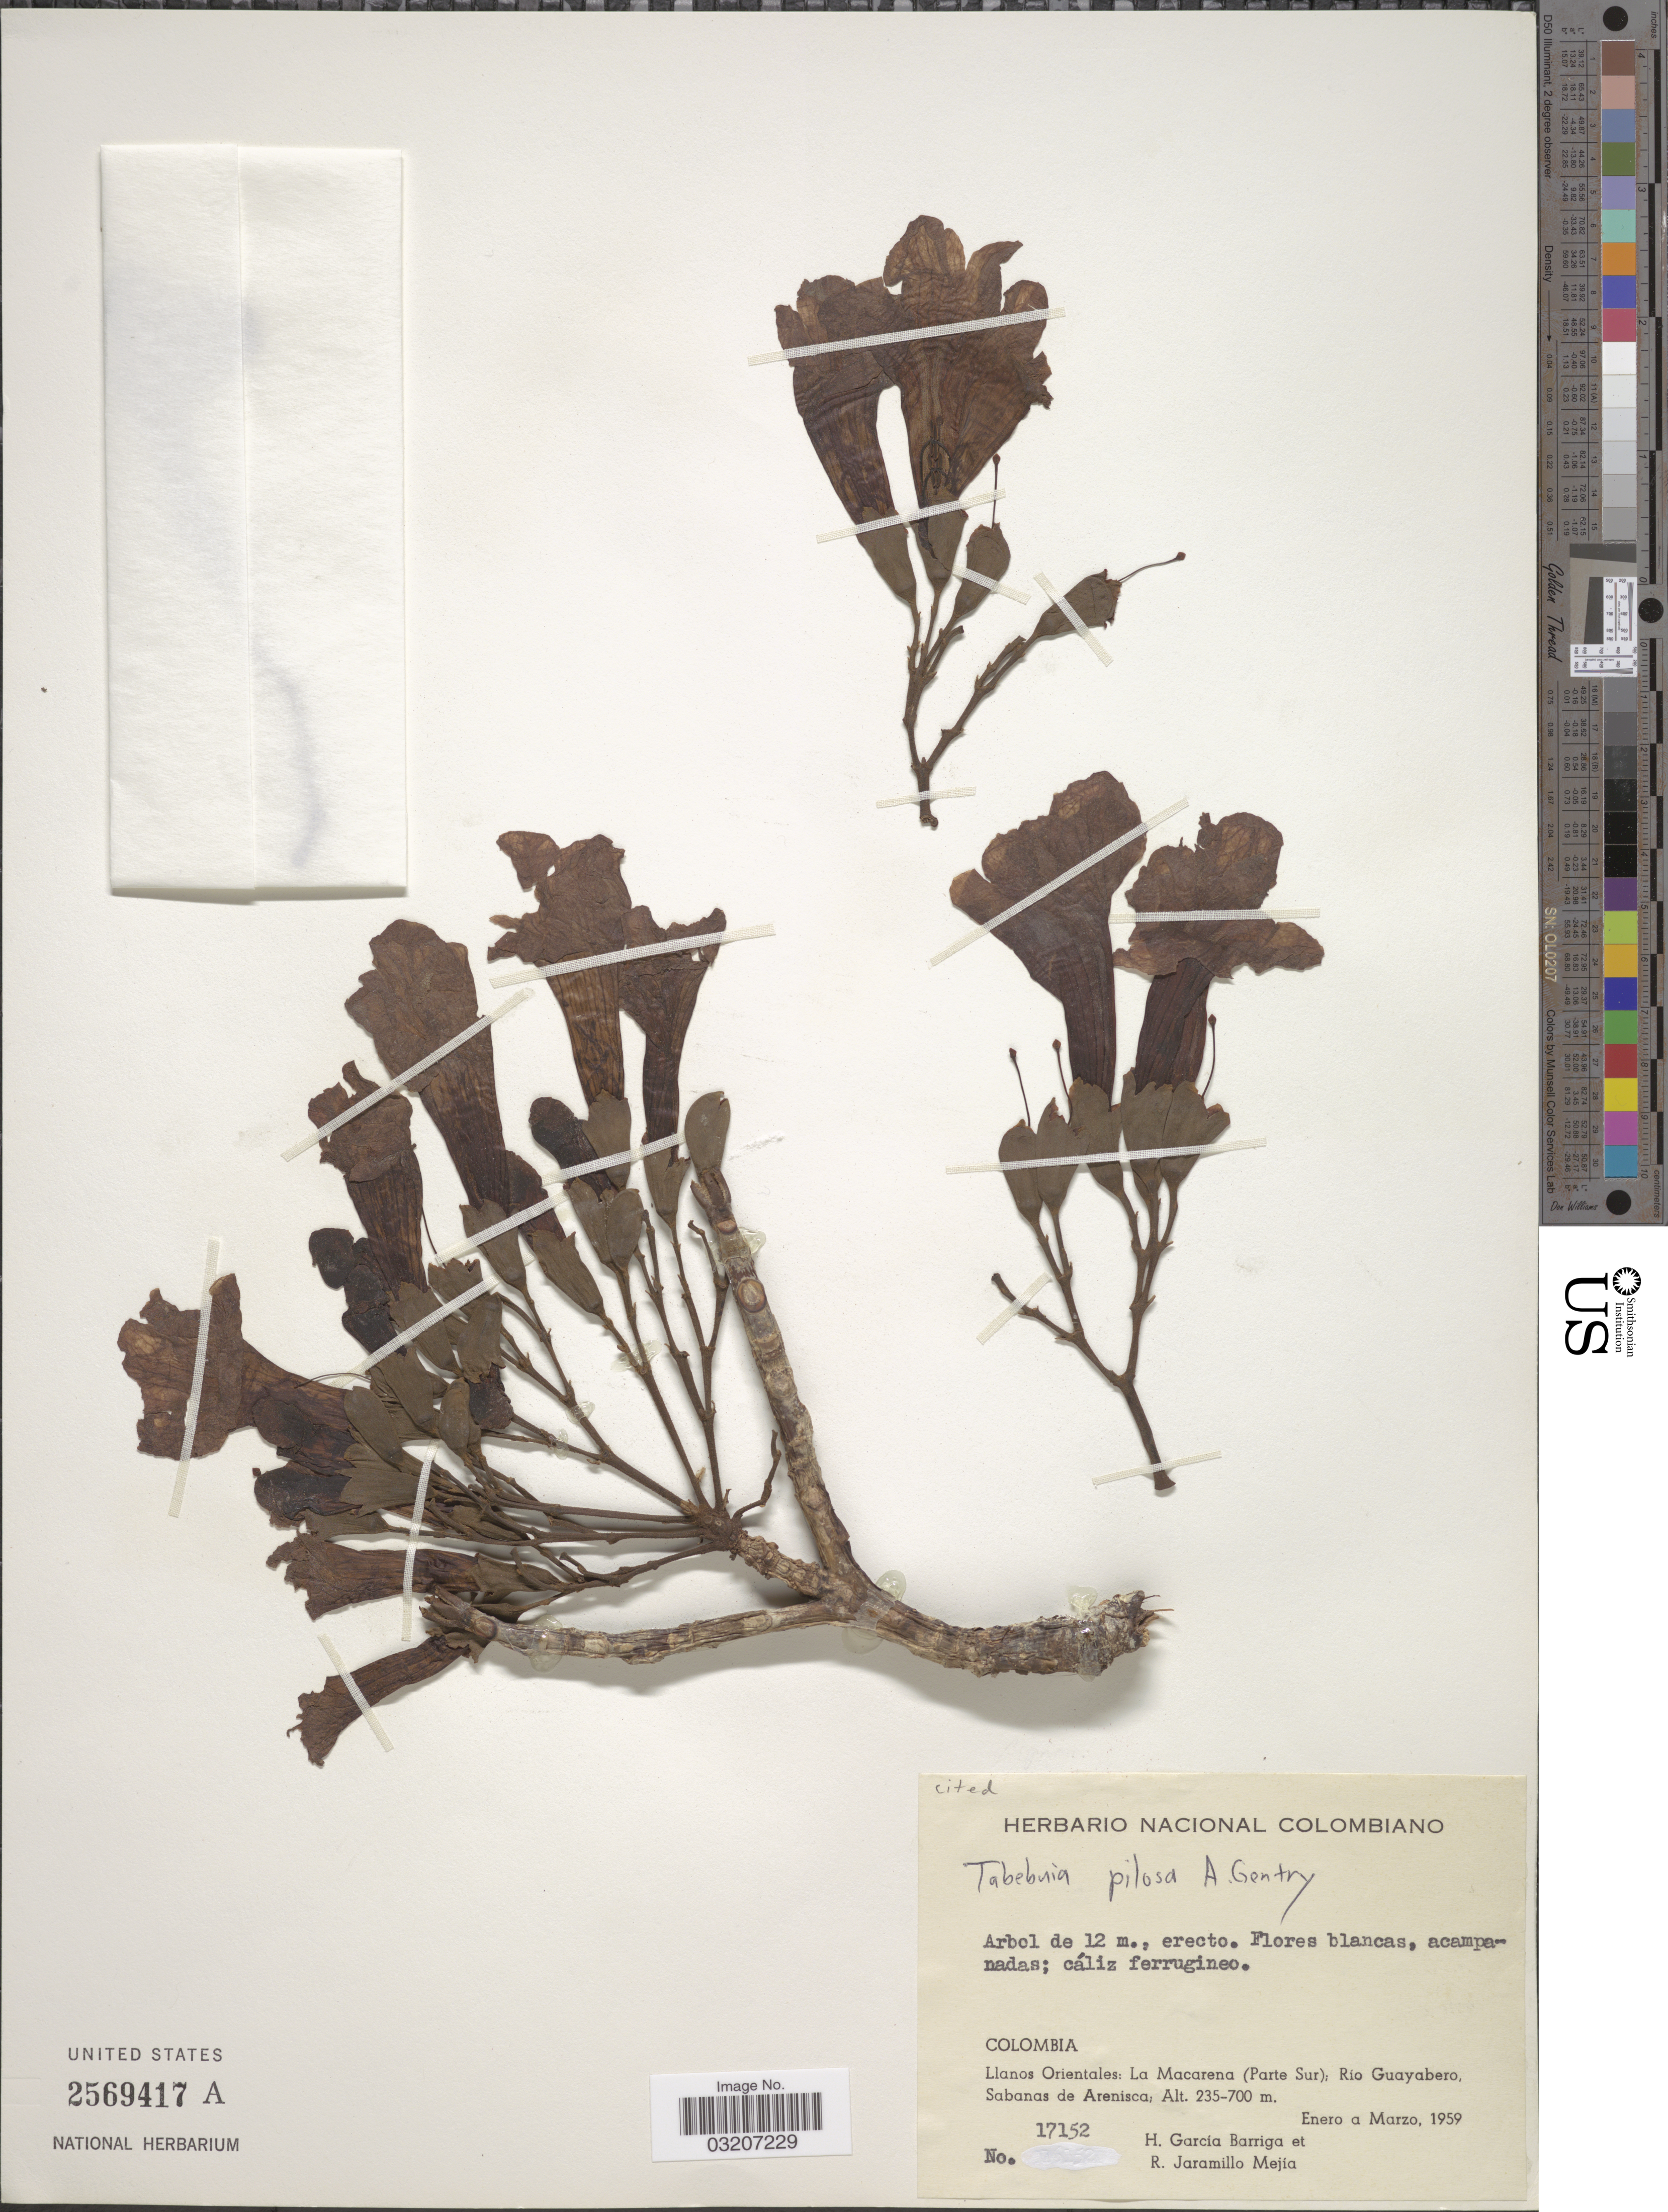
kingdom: Plantae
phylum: Tracheophyta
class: Magnoliopsida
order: Lamiales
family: Bignoniaceae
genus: Tabebuia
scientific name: Tabebuia pilosa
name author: A.H. Gentry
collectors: H. García Barriga & R. Jaramillo M.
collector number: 17152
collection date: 1959-01/1959-03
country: Colombia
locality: Llanos Orientales: La Macarena (Parte Sur): Rio Guayabero, Sabanas de Arenisca.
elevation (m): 235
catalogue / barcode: US 2569417A